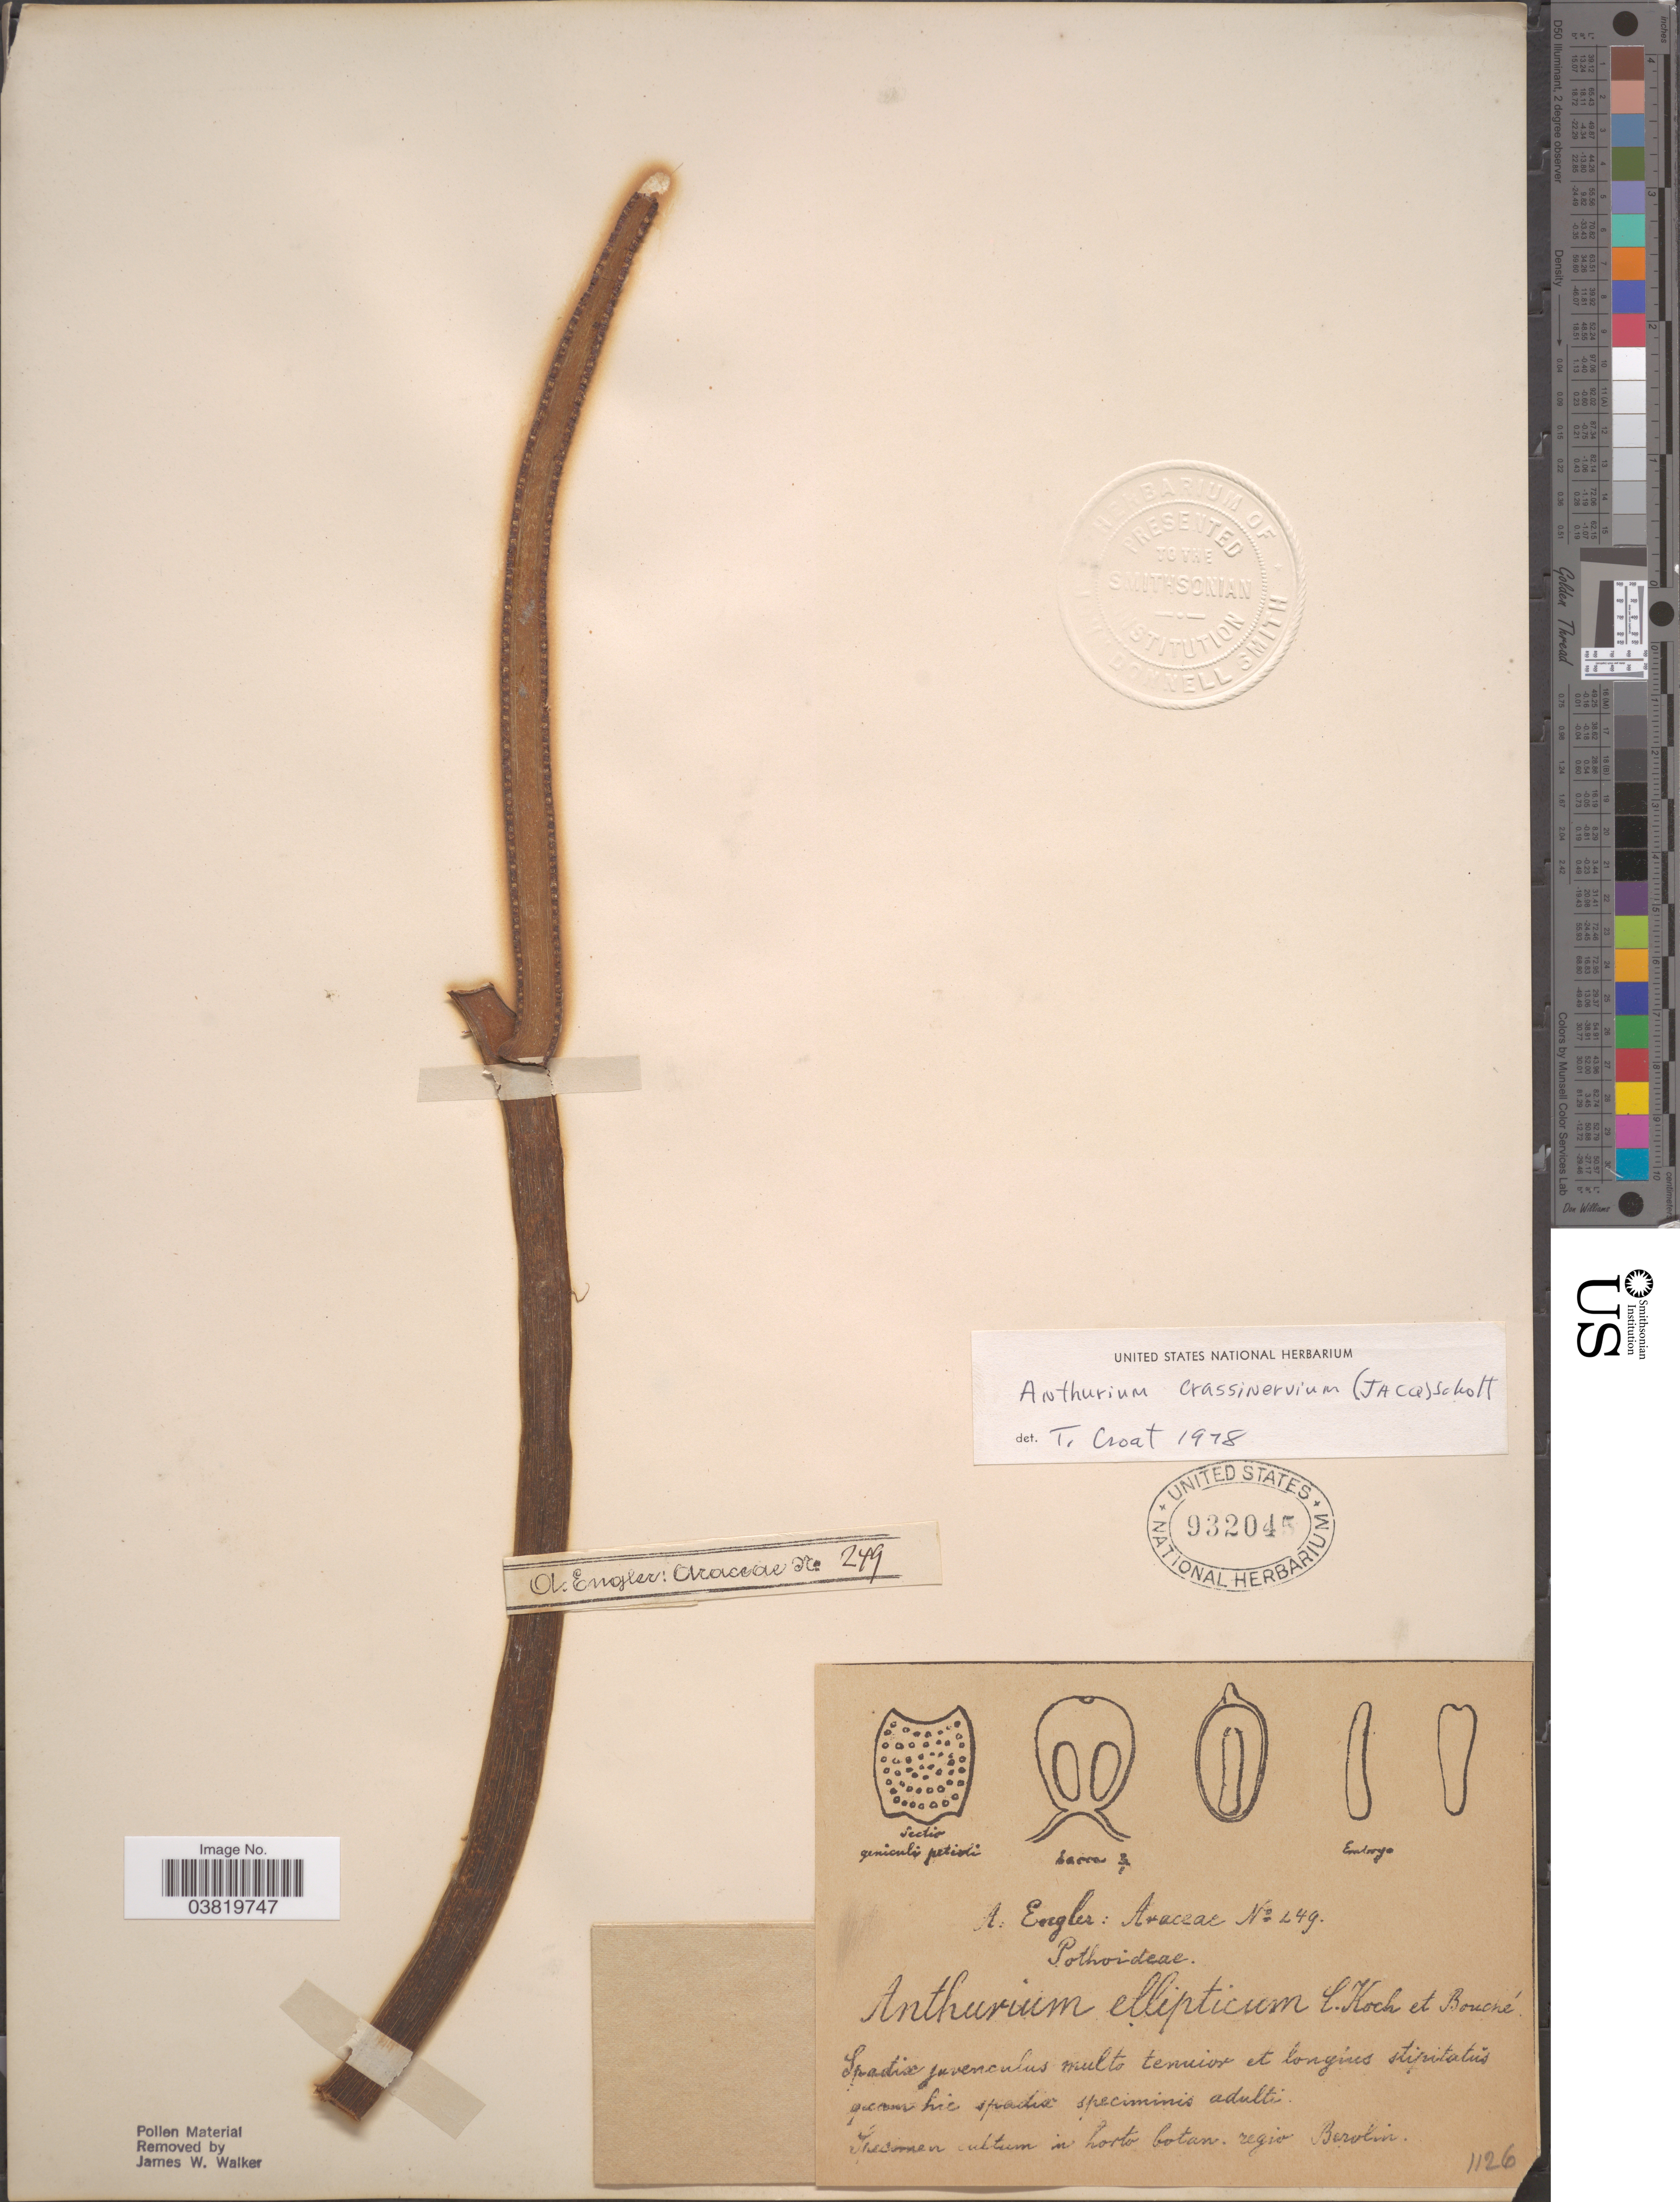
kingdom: Plantae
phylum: Tracheophyta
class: Liliopsida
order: Alismatales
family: Araceae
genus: Anthurium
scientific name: Anthurium crassinervium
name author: (Jacq.) Schott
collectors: A. Engler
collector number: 249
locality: Spadix juvenculus multo tenuiose et longius stipitatus [illegible text] lic[interpreted] spadis[interpreted] speciminis adulti. Specimen cultum in horto botan regio Berolin.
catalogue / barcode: US 932045